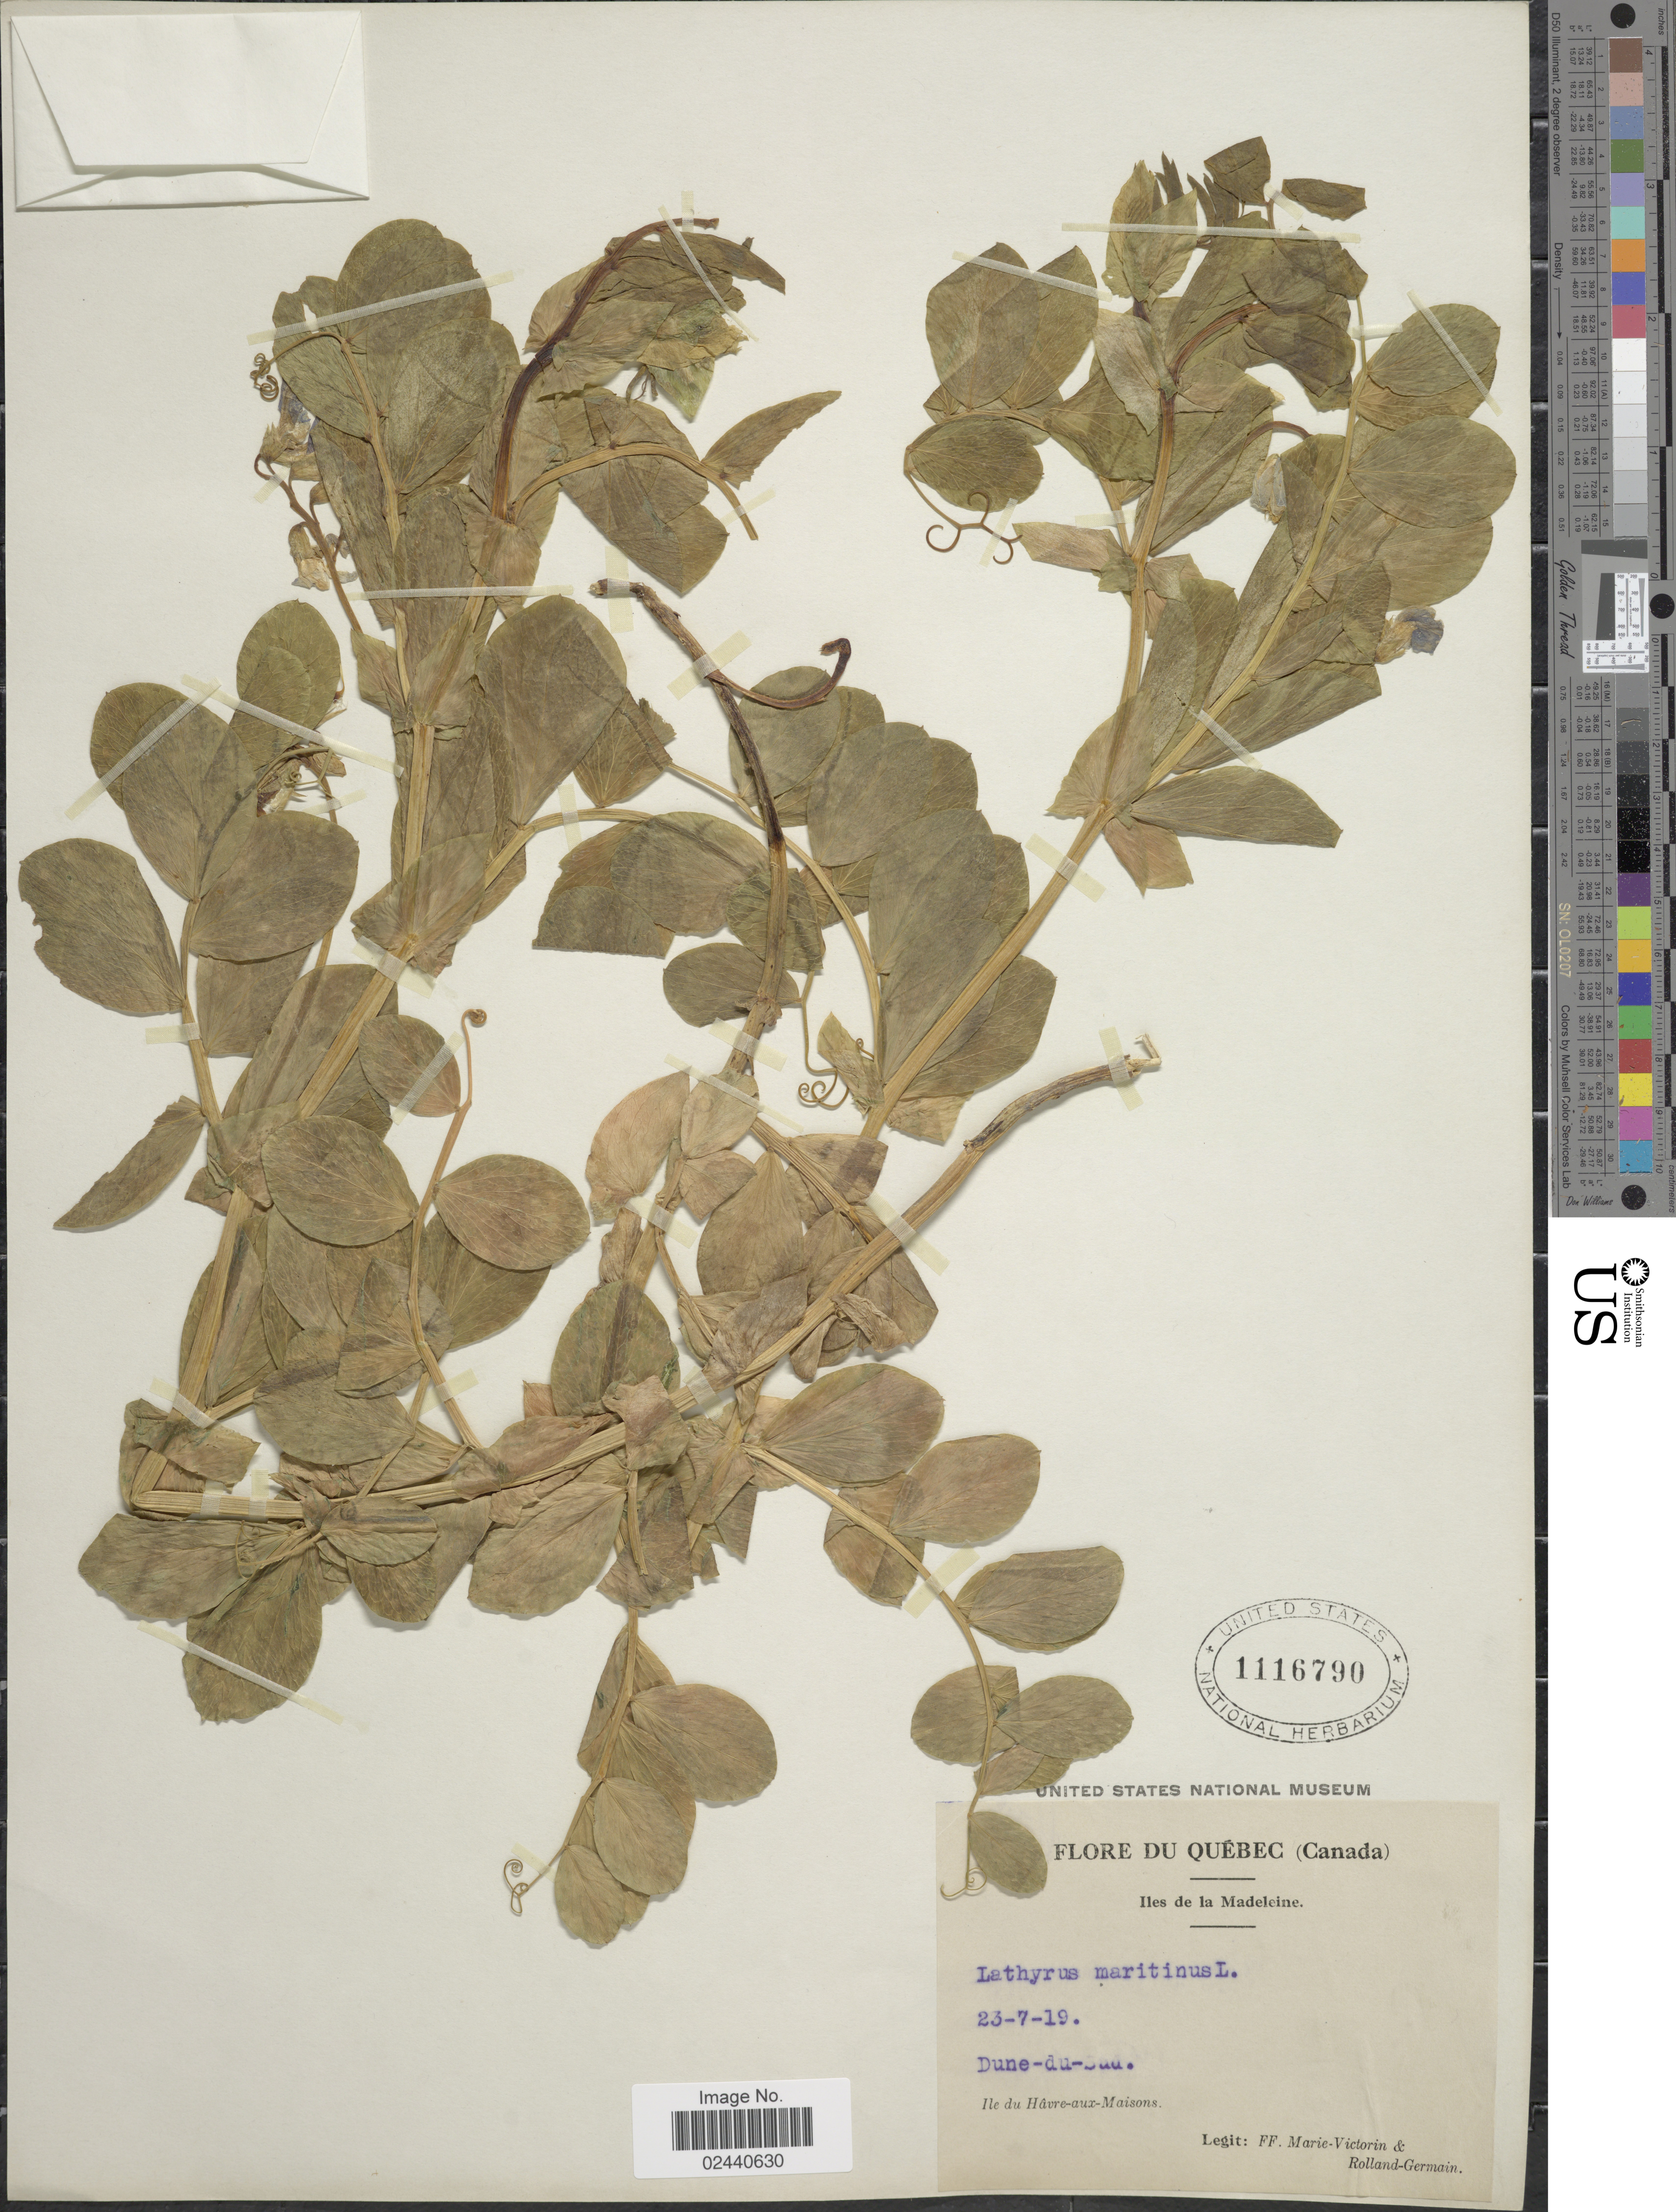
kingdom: Plantae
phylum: Tracheophyta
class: Magnoliopsida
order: Fabales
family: Fabaceae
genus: Lathyrus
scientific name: Lathyrus japonicus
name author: Willd.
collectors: F. Marie-Victorin & Rolland-Germain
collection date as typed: Transcribed d/m/y: 23/7/19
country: Canada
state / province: Quebec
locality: Iles de la Madeleine, Dune-du-Sud. Ile de Havre-aux-Maisons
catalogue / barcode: US 1116790